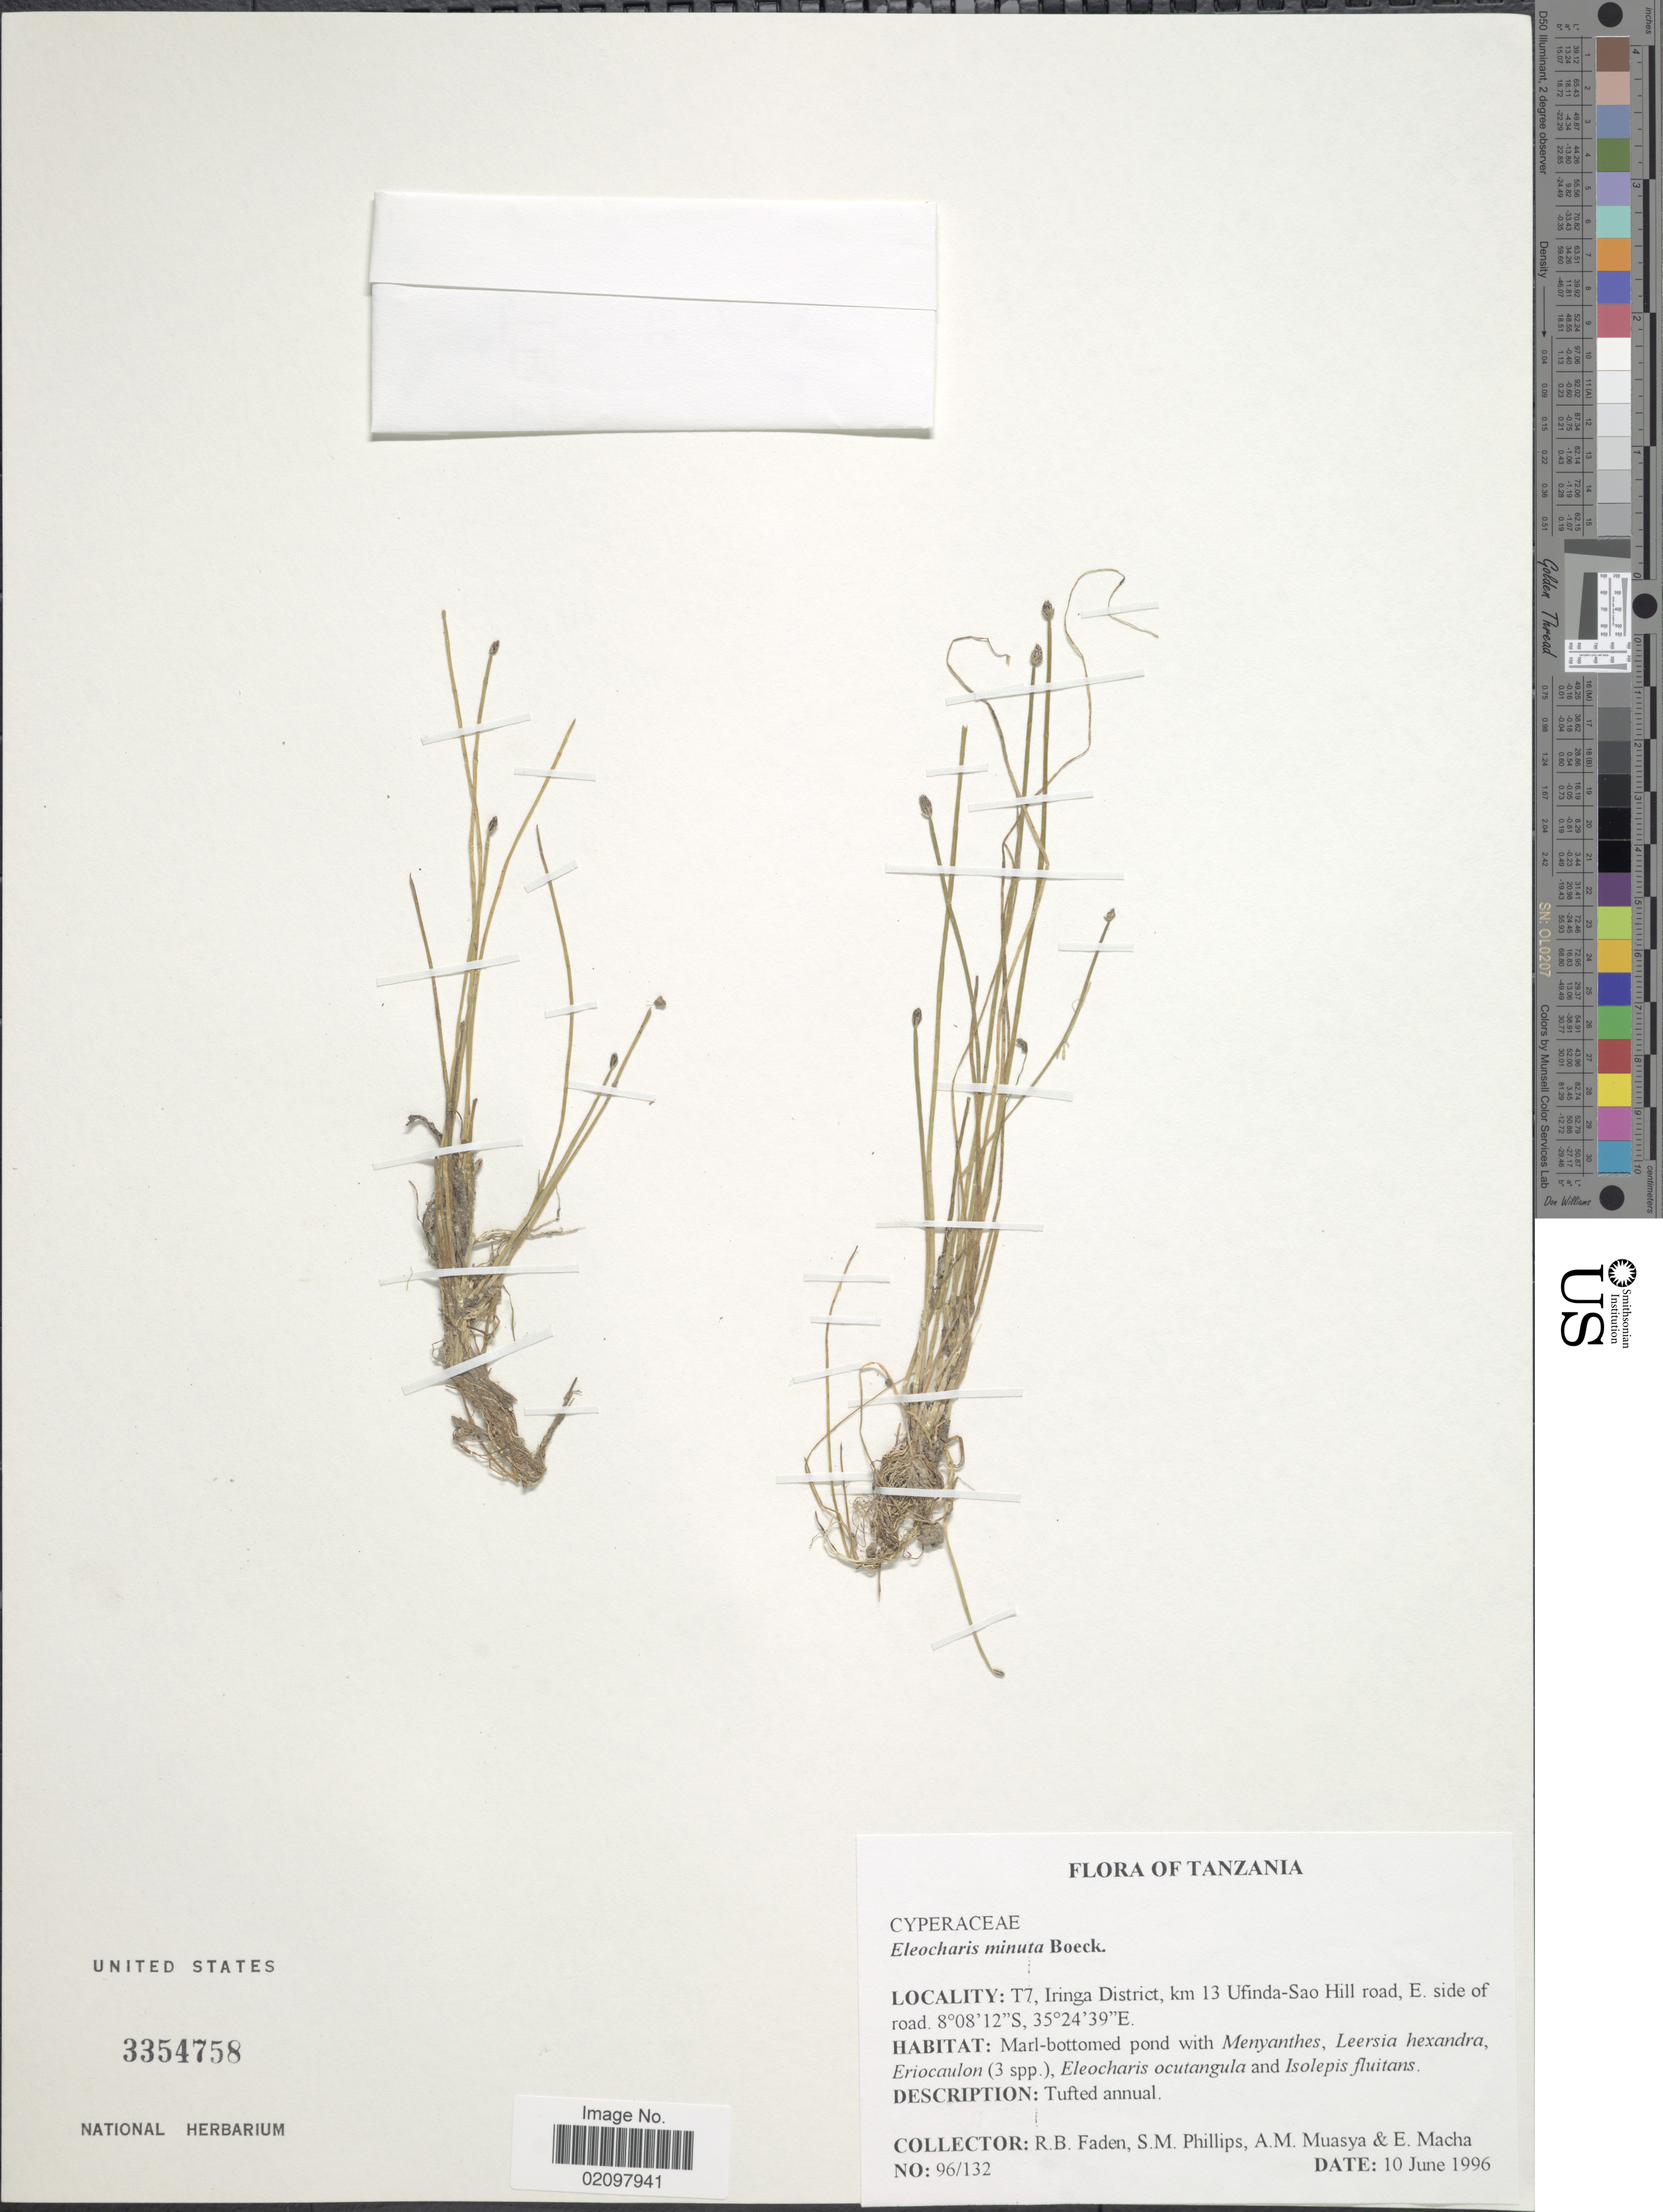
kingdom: Plantae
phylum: Tracheophyta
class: Liliopsida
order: Poales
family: Cyperaceae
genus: Eleocharis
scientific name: Eleocharis minuta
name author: Boeckeler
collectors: R. B. Faden, S. M. Phillips, A. Muasya & E. Macha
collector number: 96/132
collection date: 1996-06-10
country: Tanzania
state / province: Iringa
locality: T7, Iringa District, km 13 Ufinda-Sao Hill road, E side of road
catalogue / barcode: US 3354758